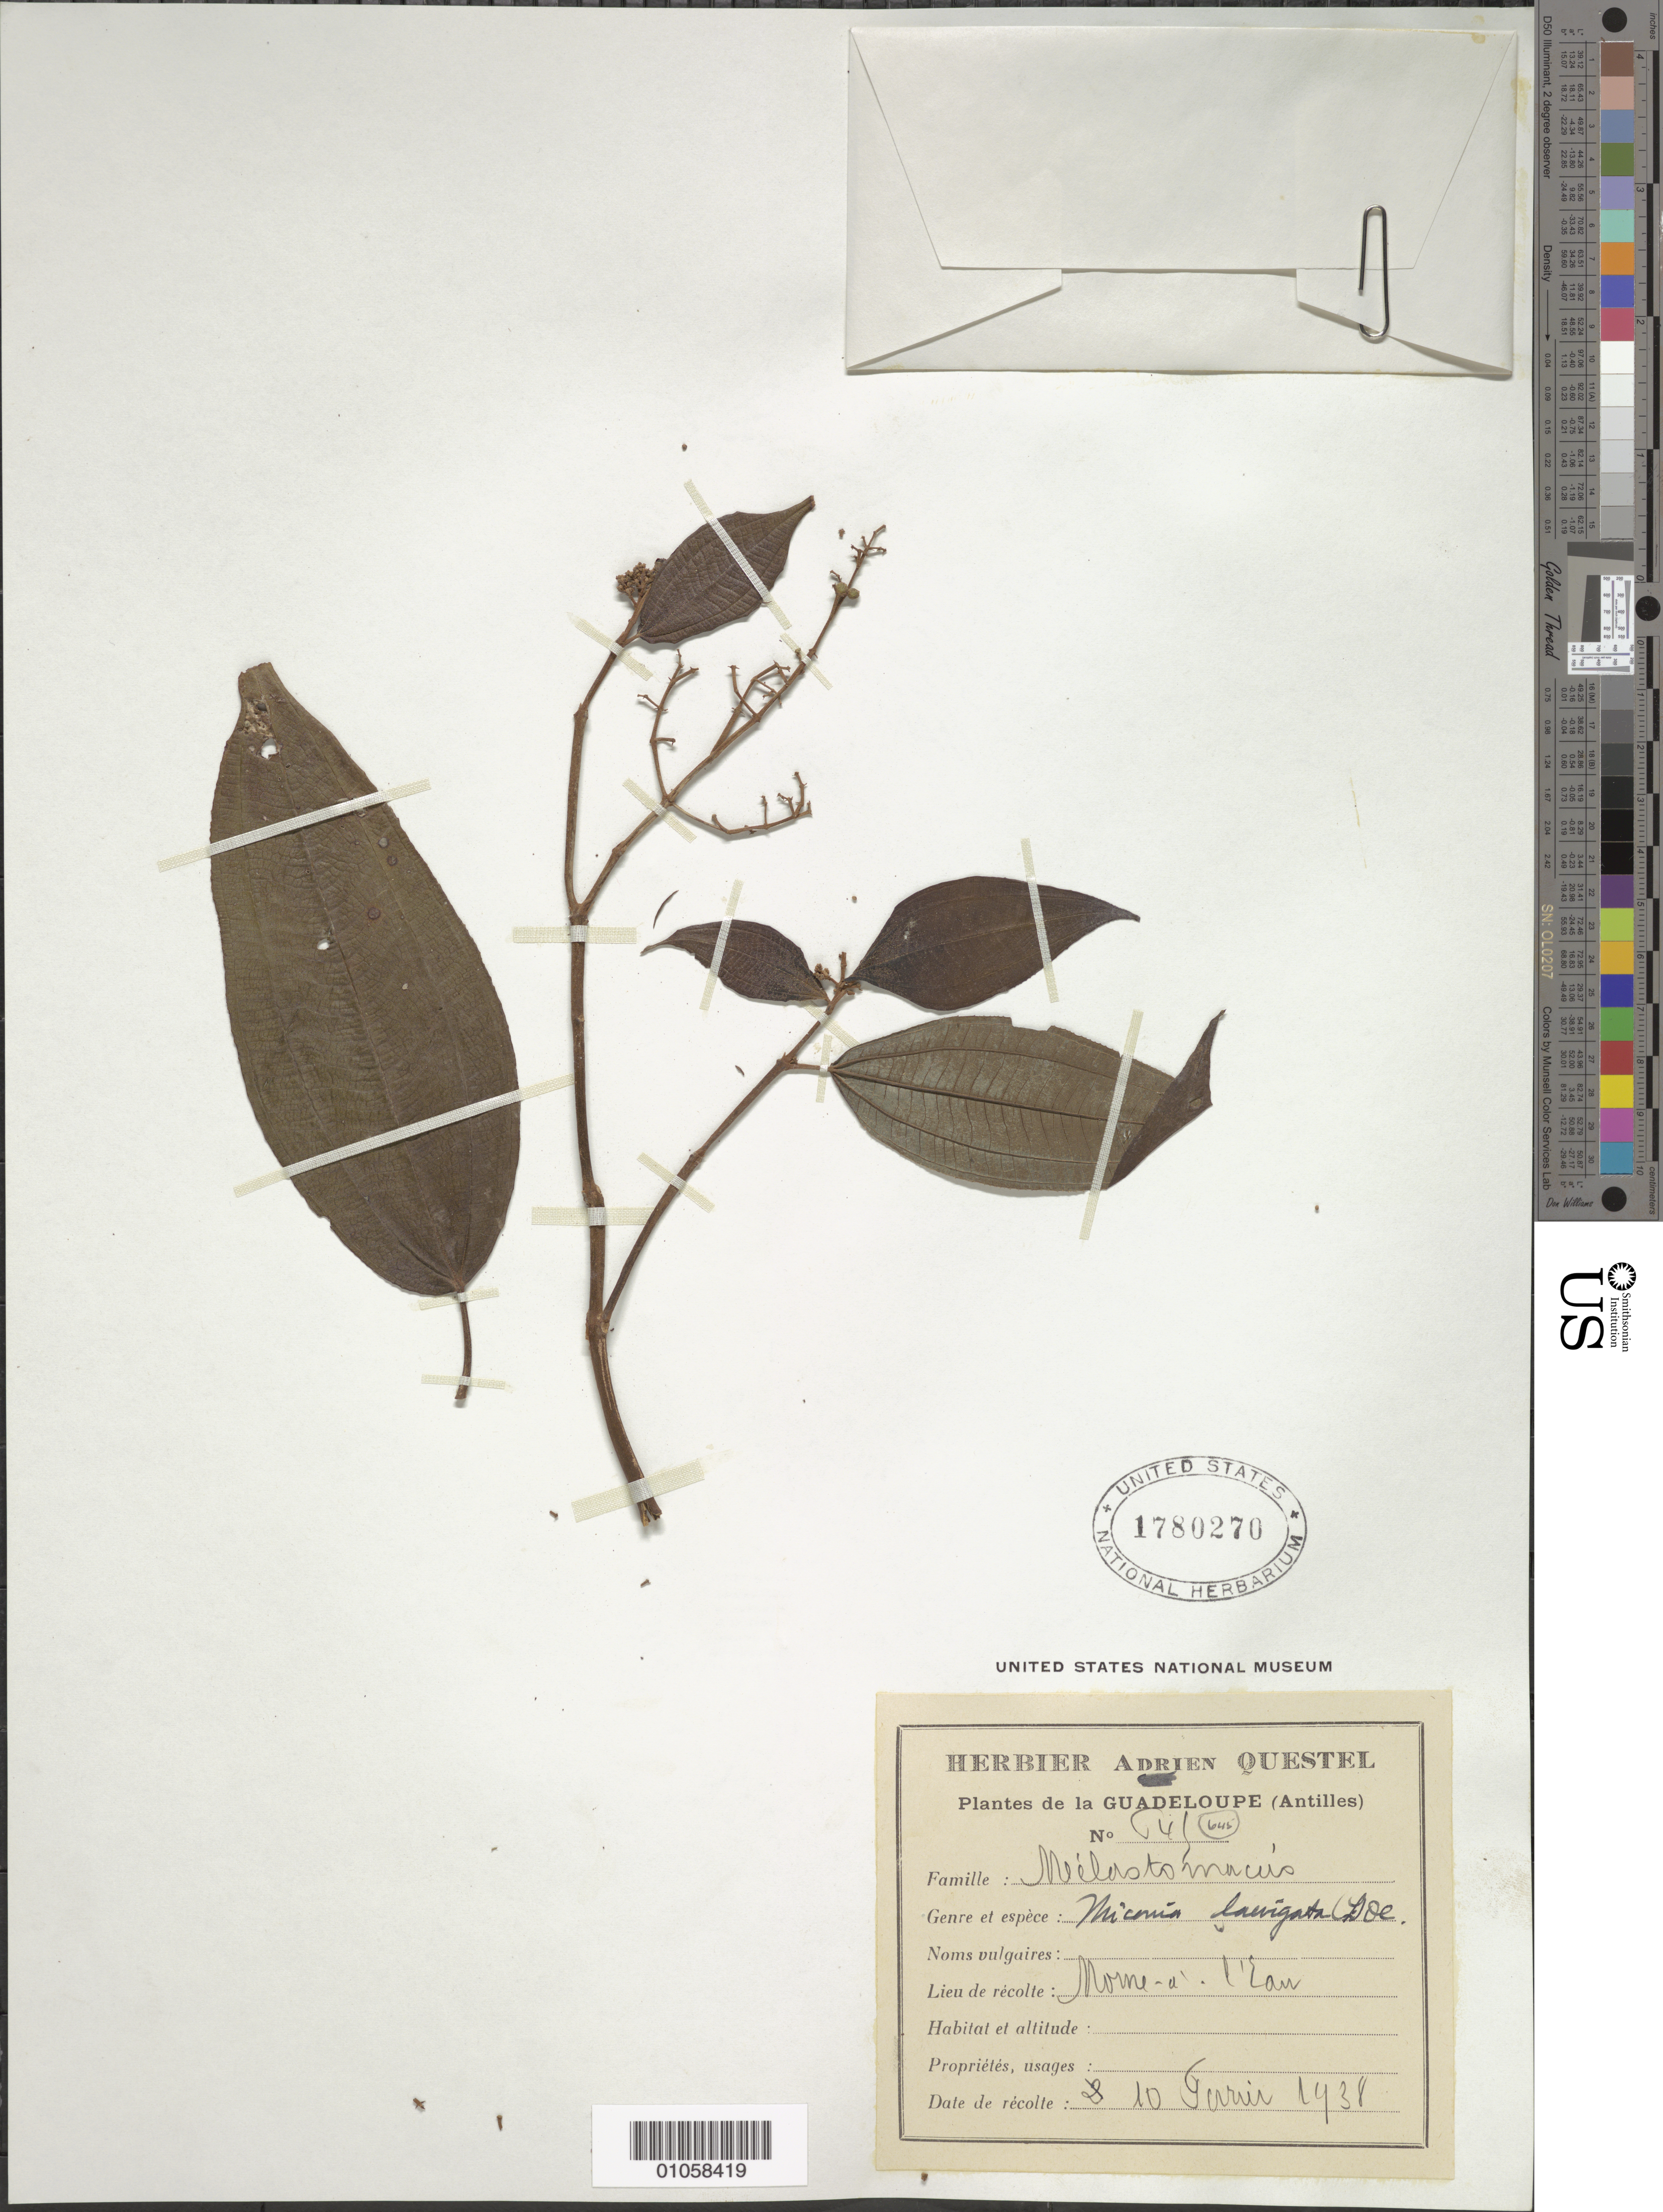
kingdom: Plantae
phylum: Tracheophyta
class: Magnoliopsida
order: Myrtales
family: Melastomataceae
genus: Miconia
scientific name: Miconia laevigata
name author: (L.) D. Don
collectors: A. Questel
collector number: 645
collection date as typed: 10 Feb 1938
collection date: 1938-02-10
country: Guadeloupe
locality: Morne à L'Eau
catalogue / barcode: US 1780270